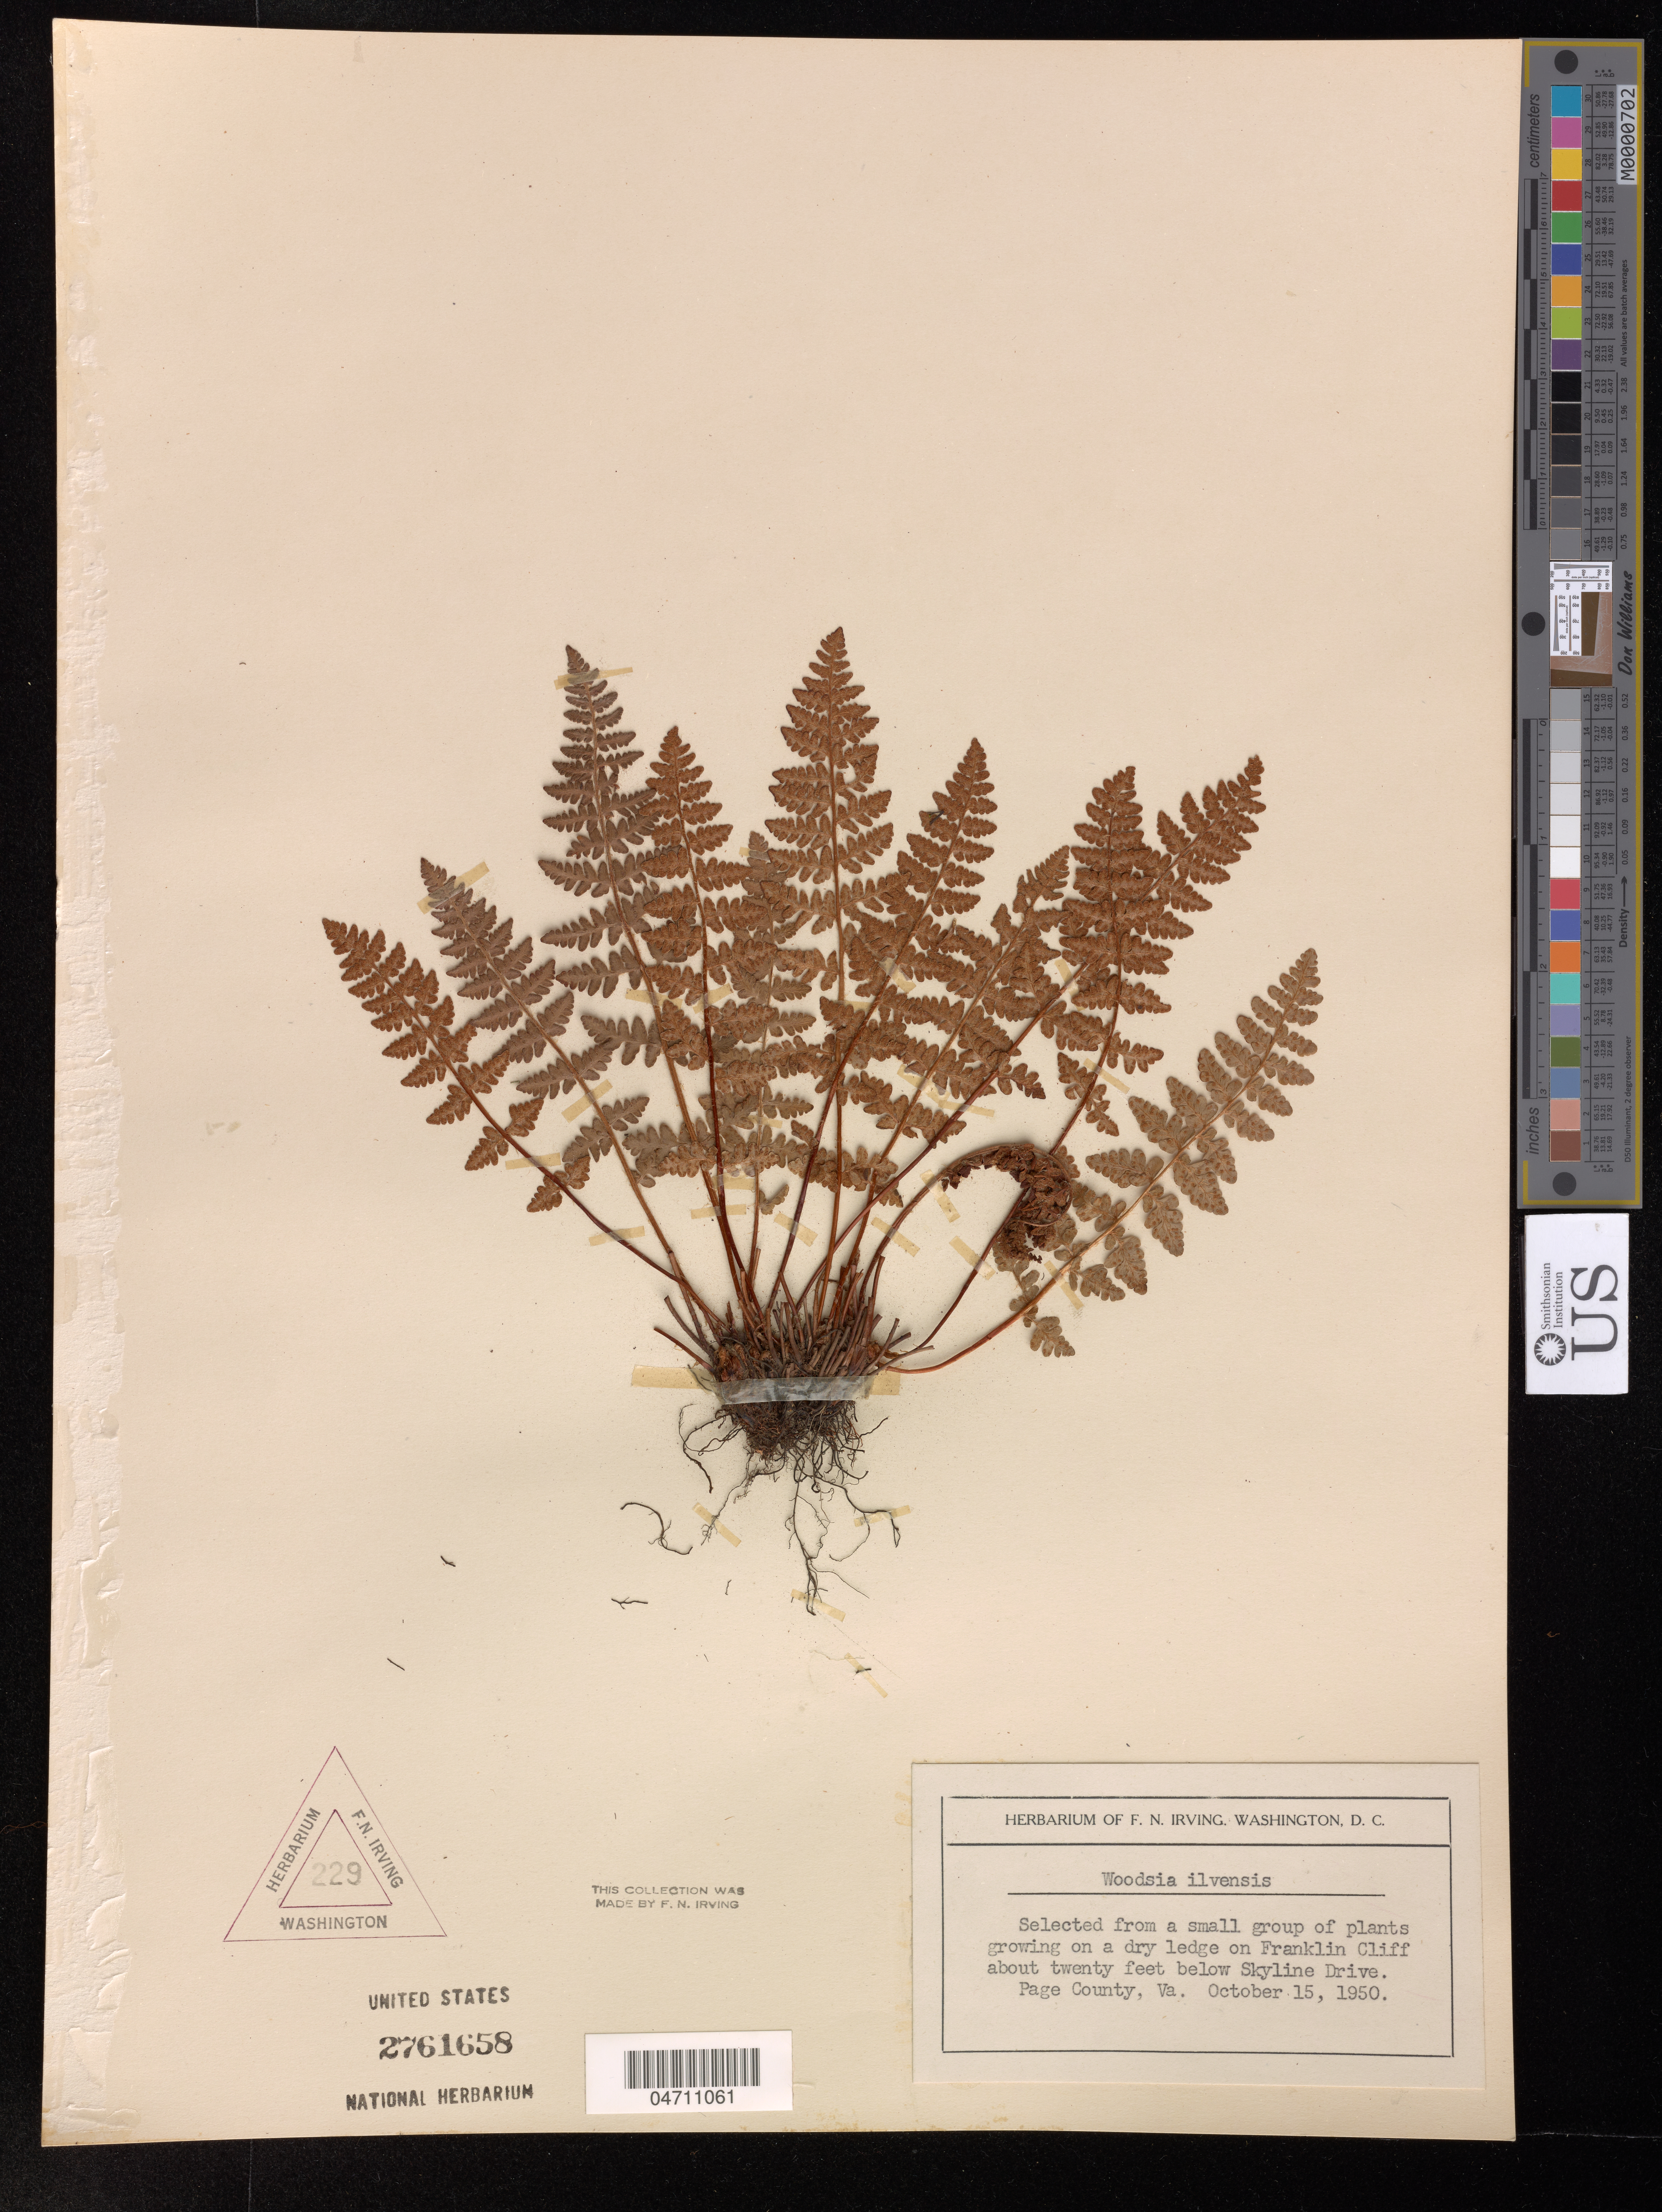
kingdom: Plantae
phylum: Tracheophyta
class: Polypodiopsida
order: Polypodiales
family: Woodsiaceae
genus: Woodsia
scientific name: Woodsia ilvensis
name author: (L.) R. Br.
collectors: F. Irving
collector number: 229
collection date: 1950-10-15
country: United States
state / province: Virginia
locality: Franklin Cliff, about twenty feet below Skyline Drive, Page County.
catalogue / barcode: US 2761658